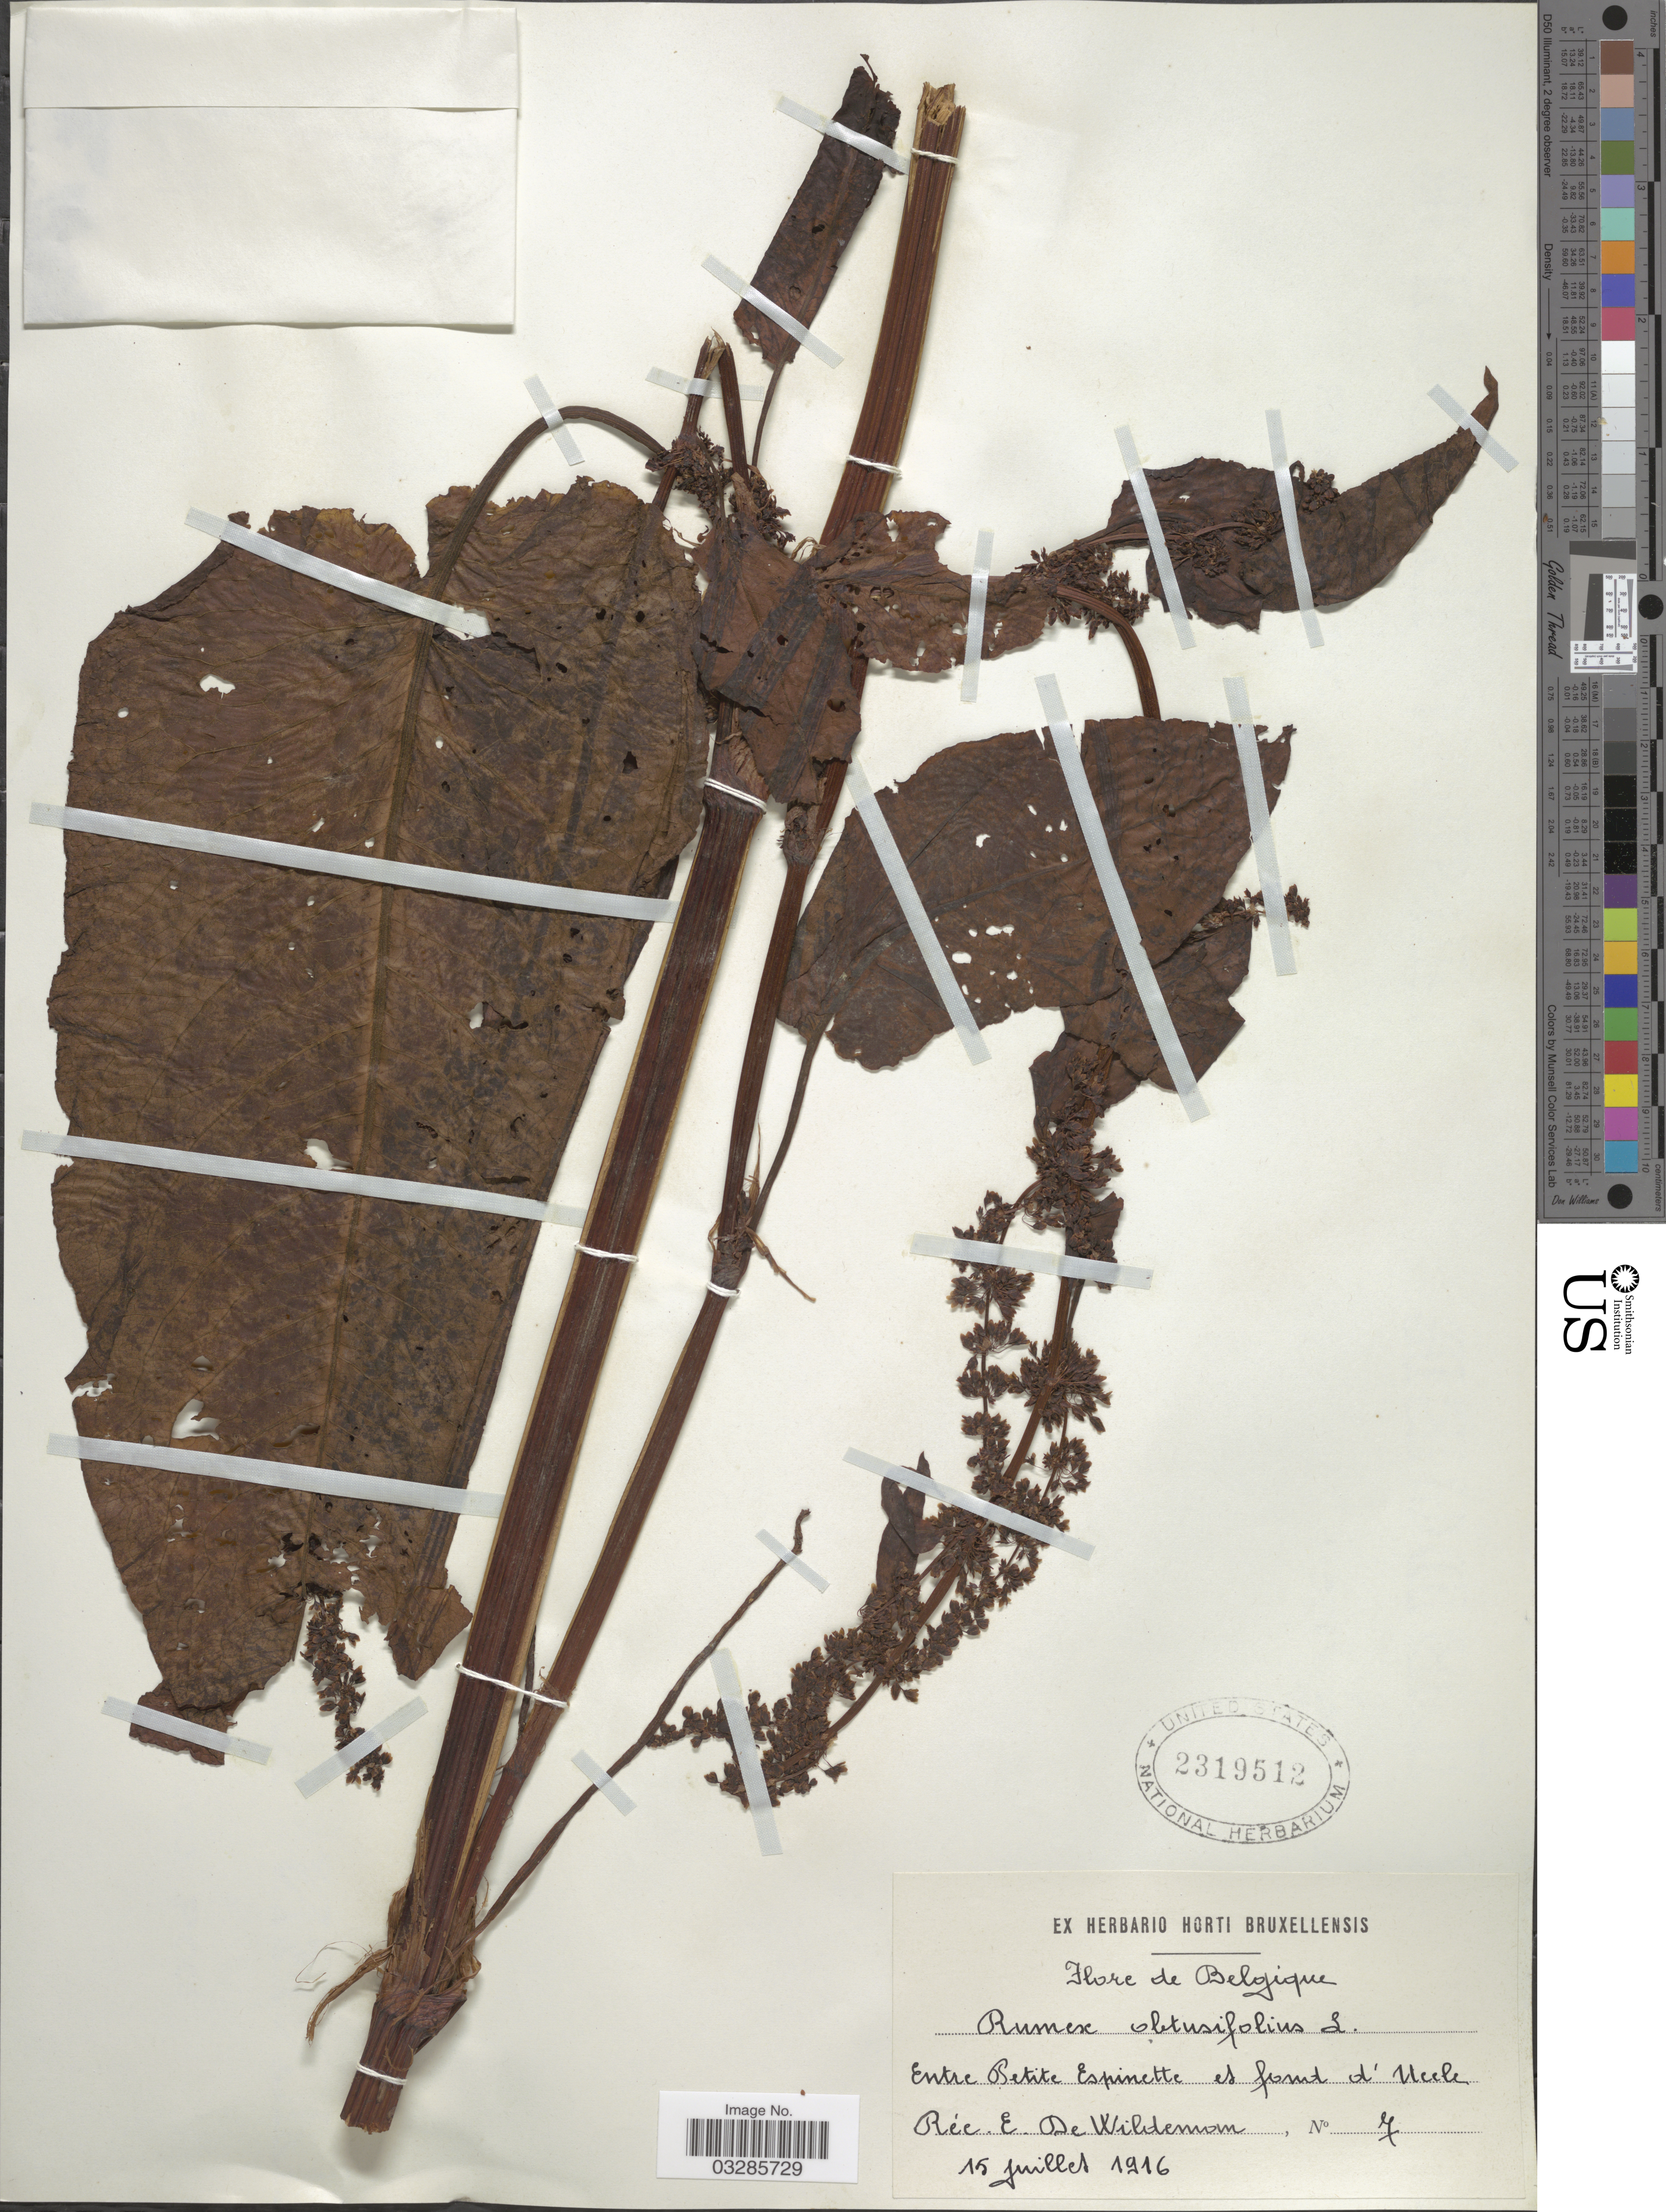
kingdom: Plantae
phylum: Tracheophyta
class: Magnoliopsida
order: Caryophyllales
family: Polygonaceae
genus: Rumex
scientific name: Rumex obtusifolius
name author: L.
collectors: ex herb. Horti Bruxellensis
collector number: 7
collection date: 1916-07-15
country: Belgium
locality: Entre Petite Espinette et fant d'Uccle.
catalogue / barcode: US 2319512